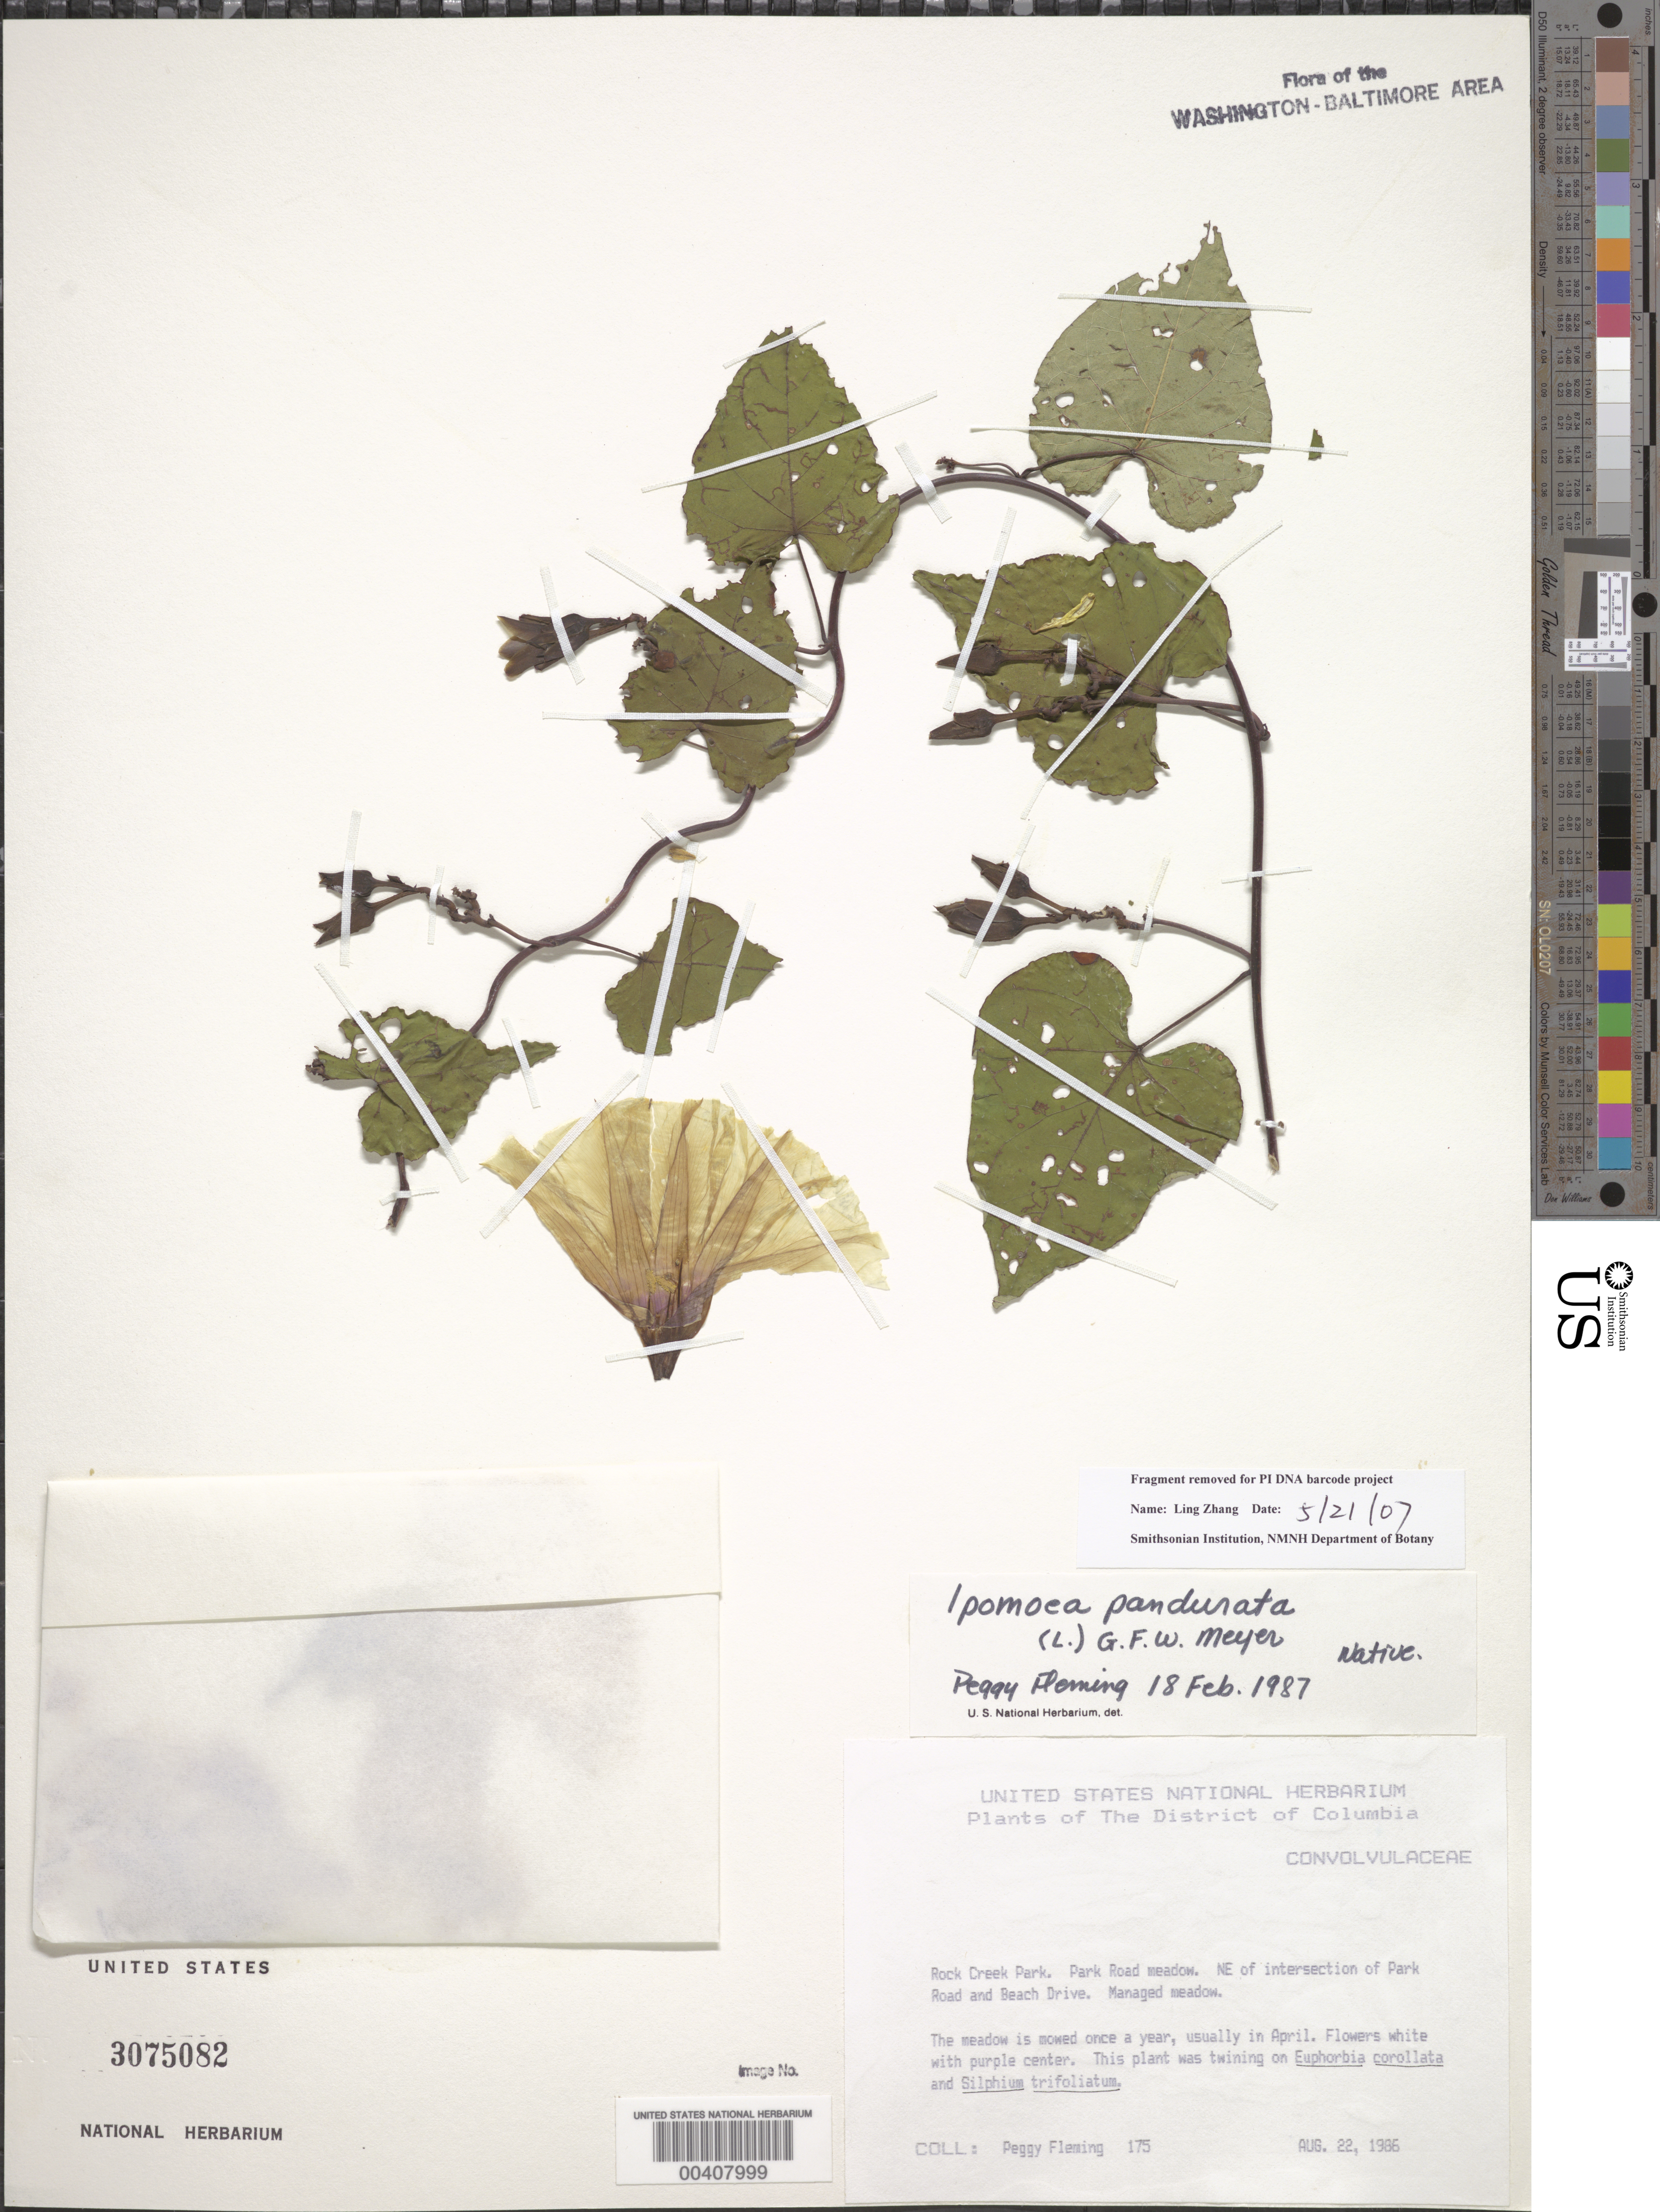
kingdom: Plantae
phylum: Tracheophyta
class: Magnoliopsida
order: Solanales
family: Convolvulaceae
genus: Ipomoea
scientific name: Ipomoea pandurata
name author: (L.) G. Mey.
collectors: P. Fleming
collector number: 175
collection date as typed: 22 Aug 1986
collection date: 1986-08-22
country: United States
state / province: District of Columbia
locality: Rock Creek Park, NE of Park Road and Beach Drive Rock Creek Park & vicinity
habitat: Meadow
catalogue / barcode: US 3075082